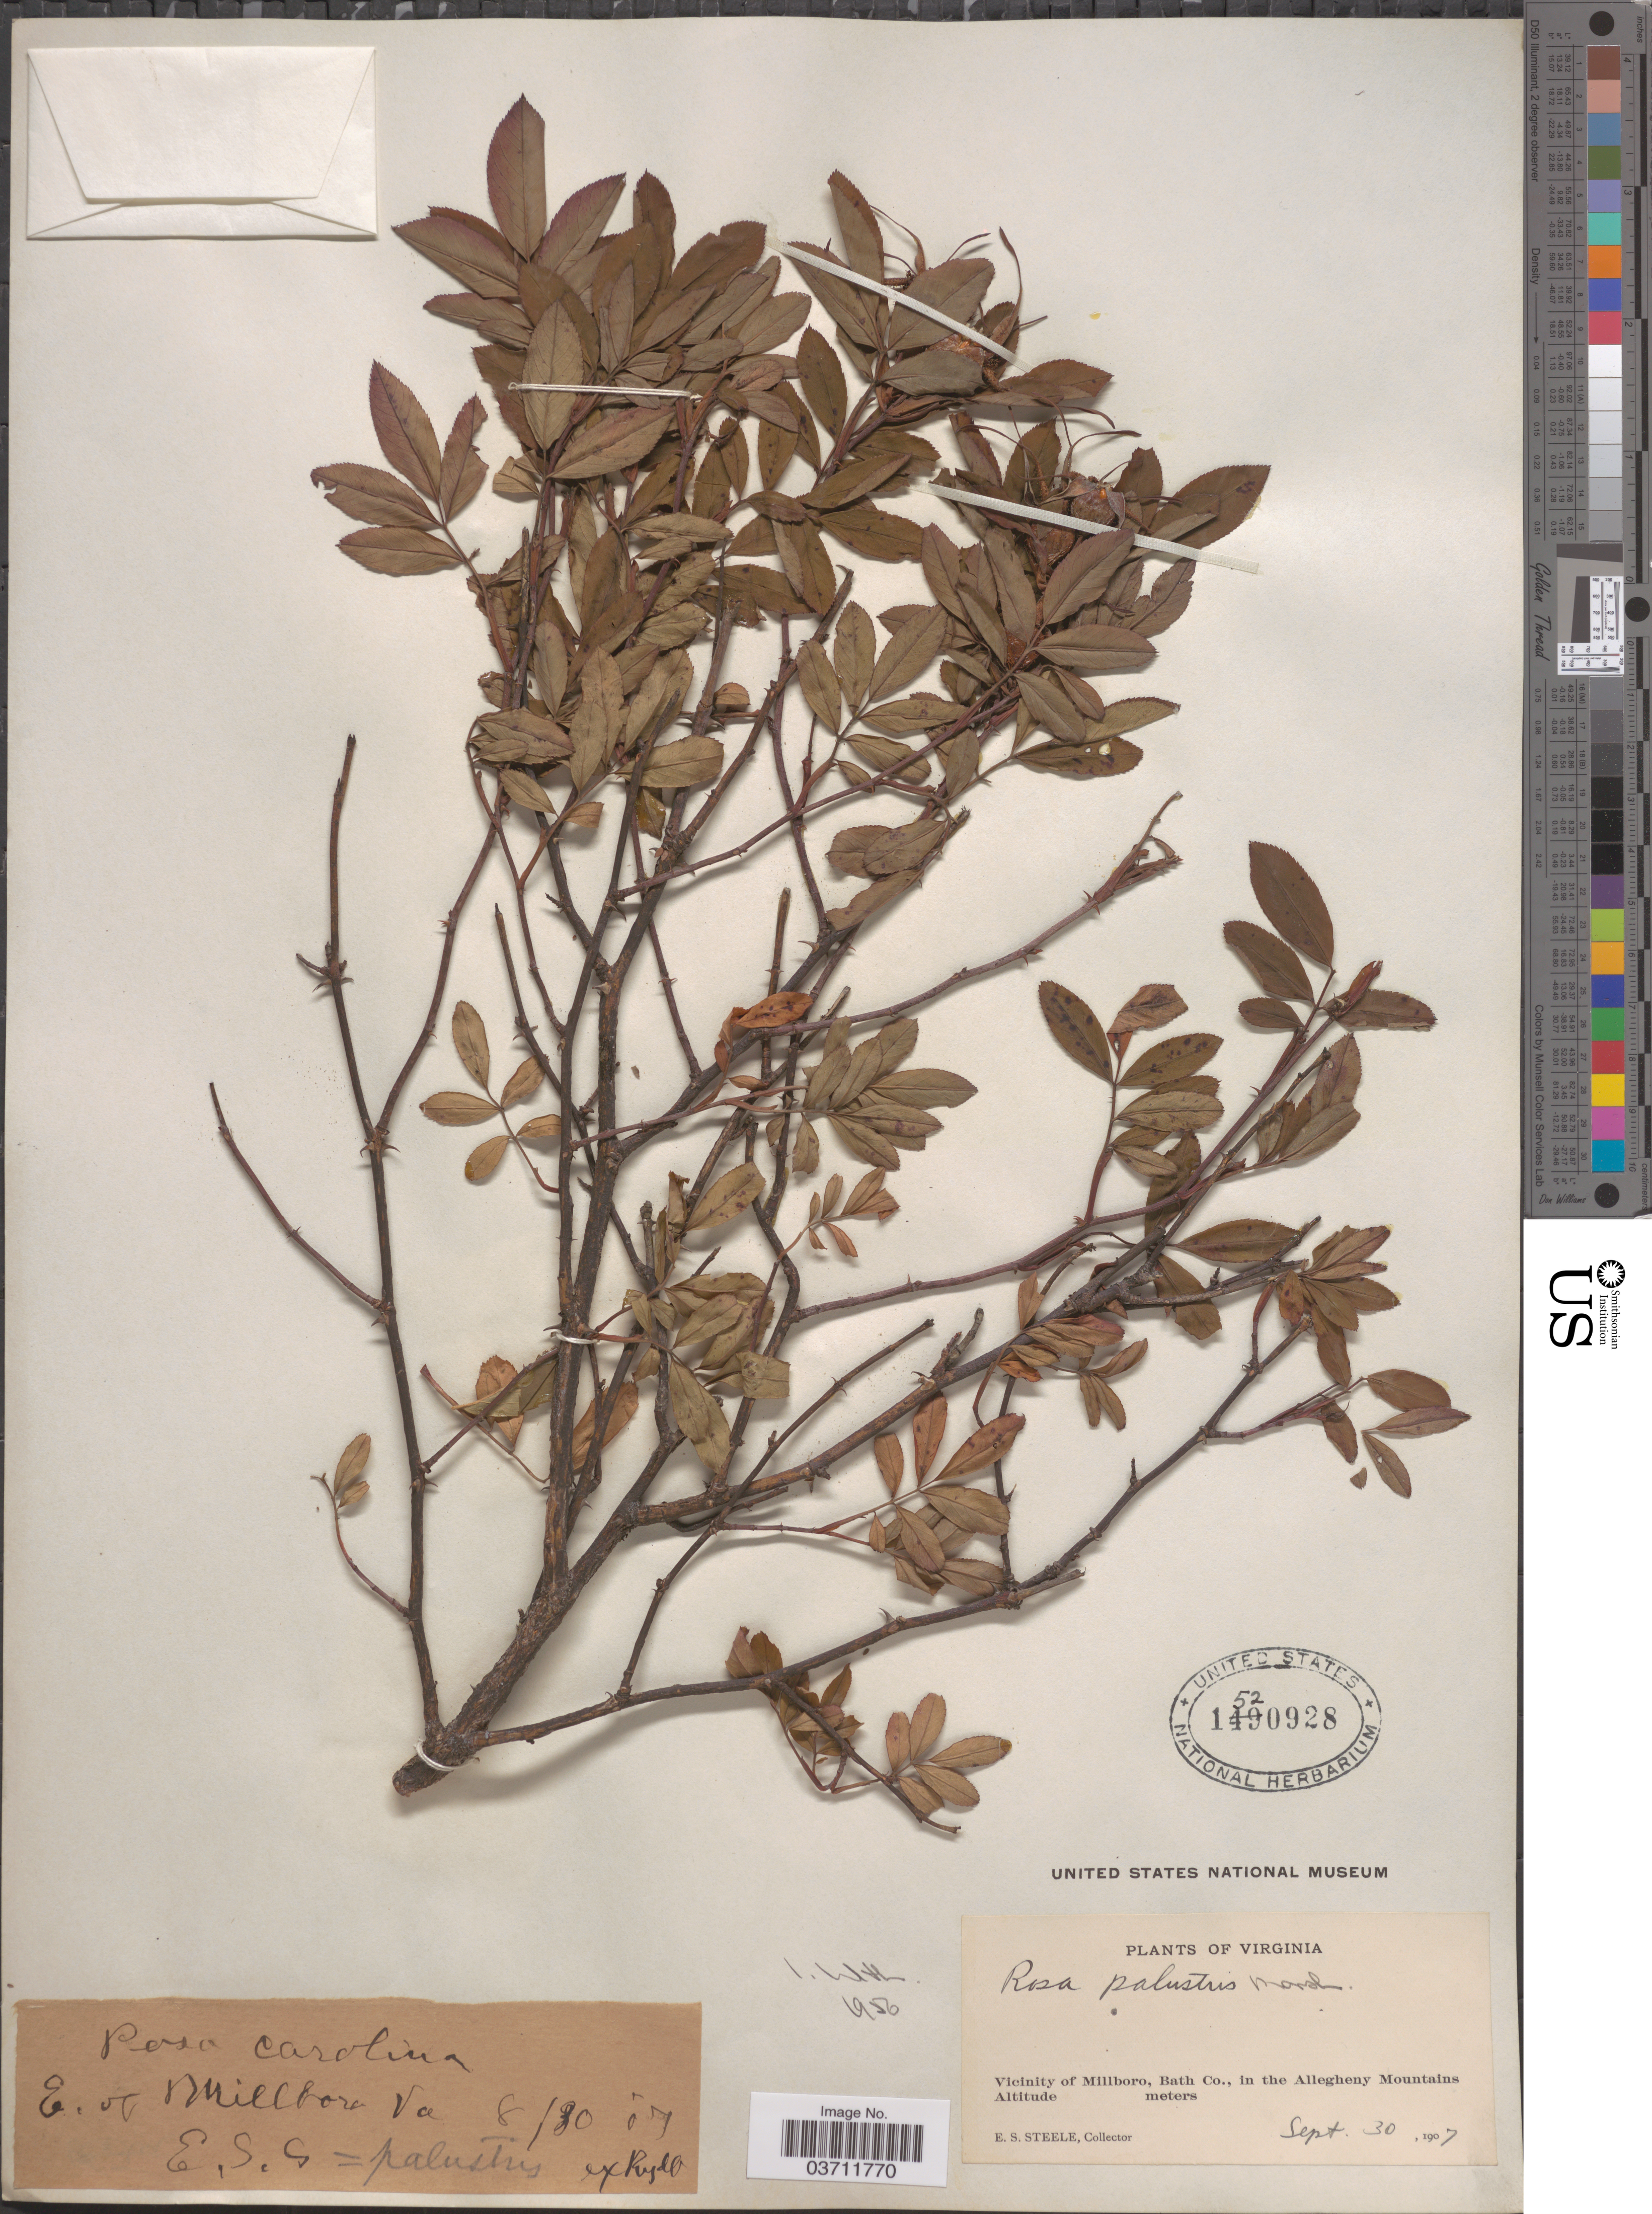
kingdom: Plantae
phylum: Tracheophyta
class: Magnoliopsida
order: Rosales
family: Rosaceae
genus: Rosa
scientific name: Rosa palustris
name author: Marshall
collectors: E. Steele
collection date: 1907-09-30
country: United States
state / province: Virginia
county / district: Bath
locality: E. of Millboro. Vicinity of Millboro, Bath Co., in the Allegheny Mountains.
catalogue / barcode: US 1520928